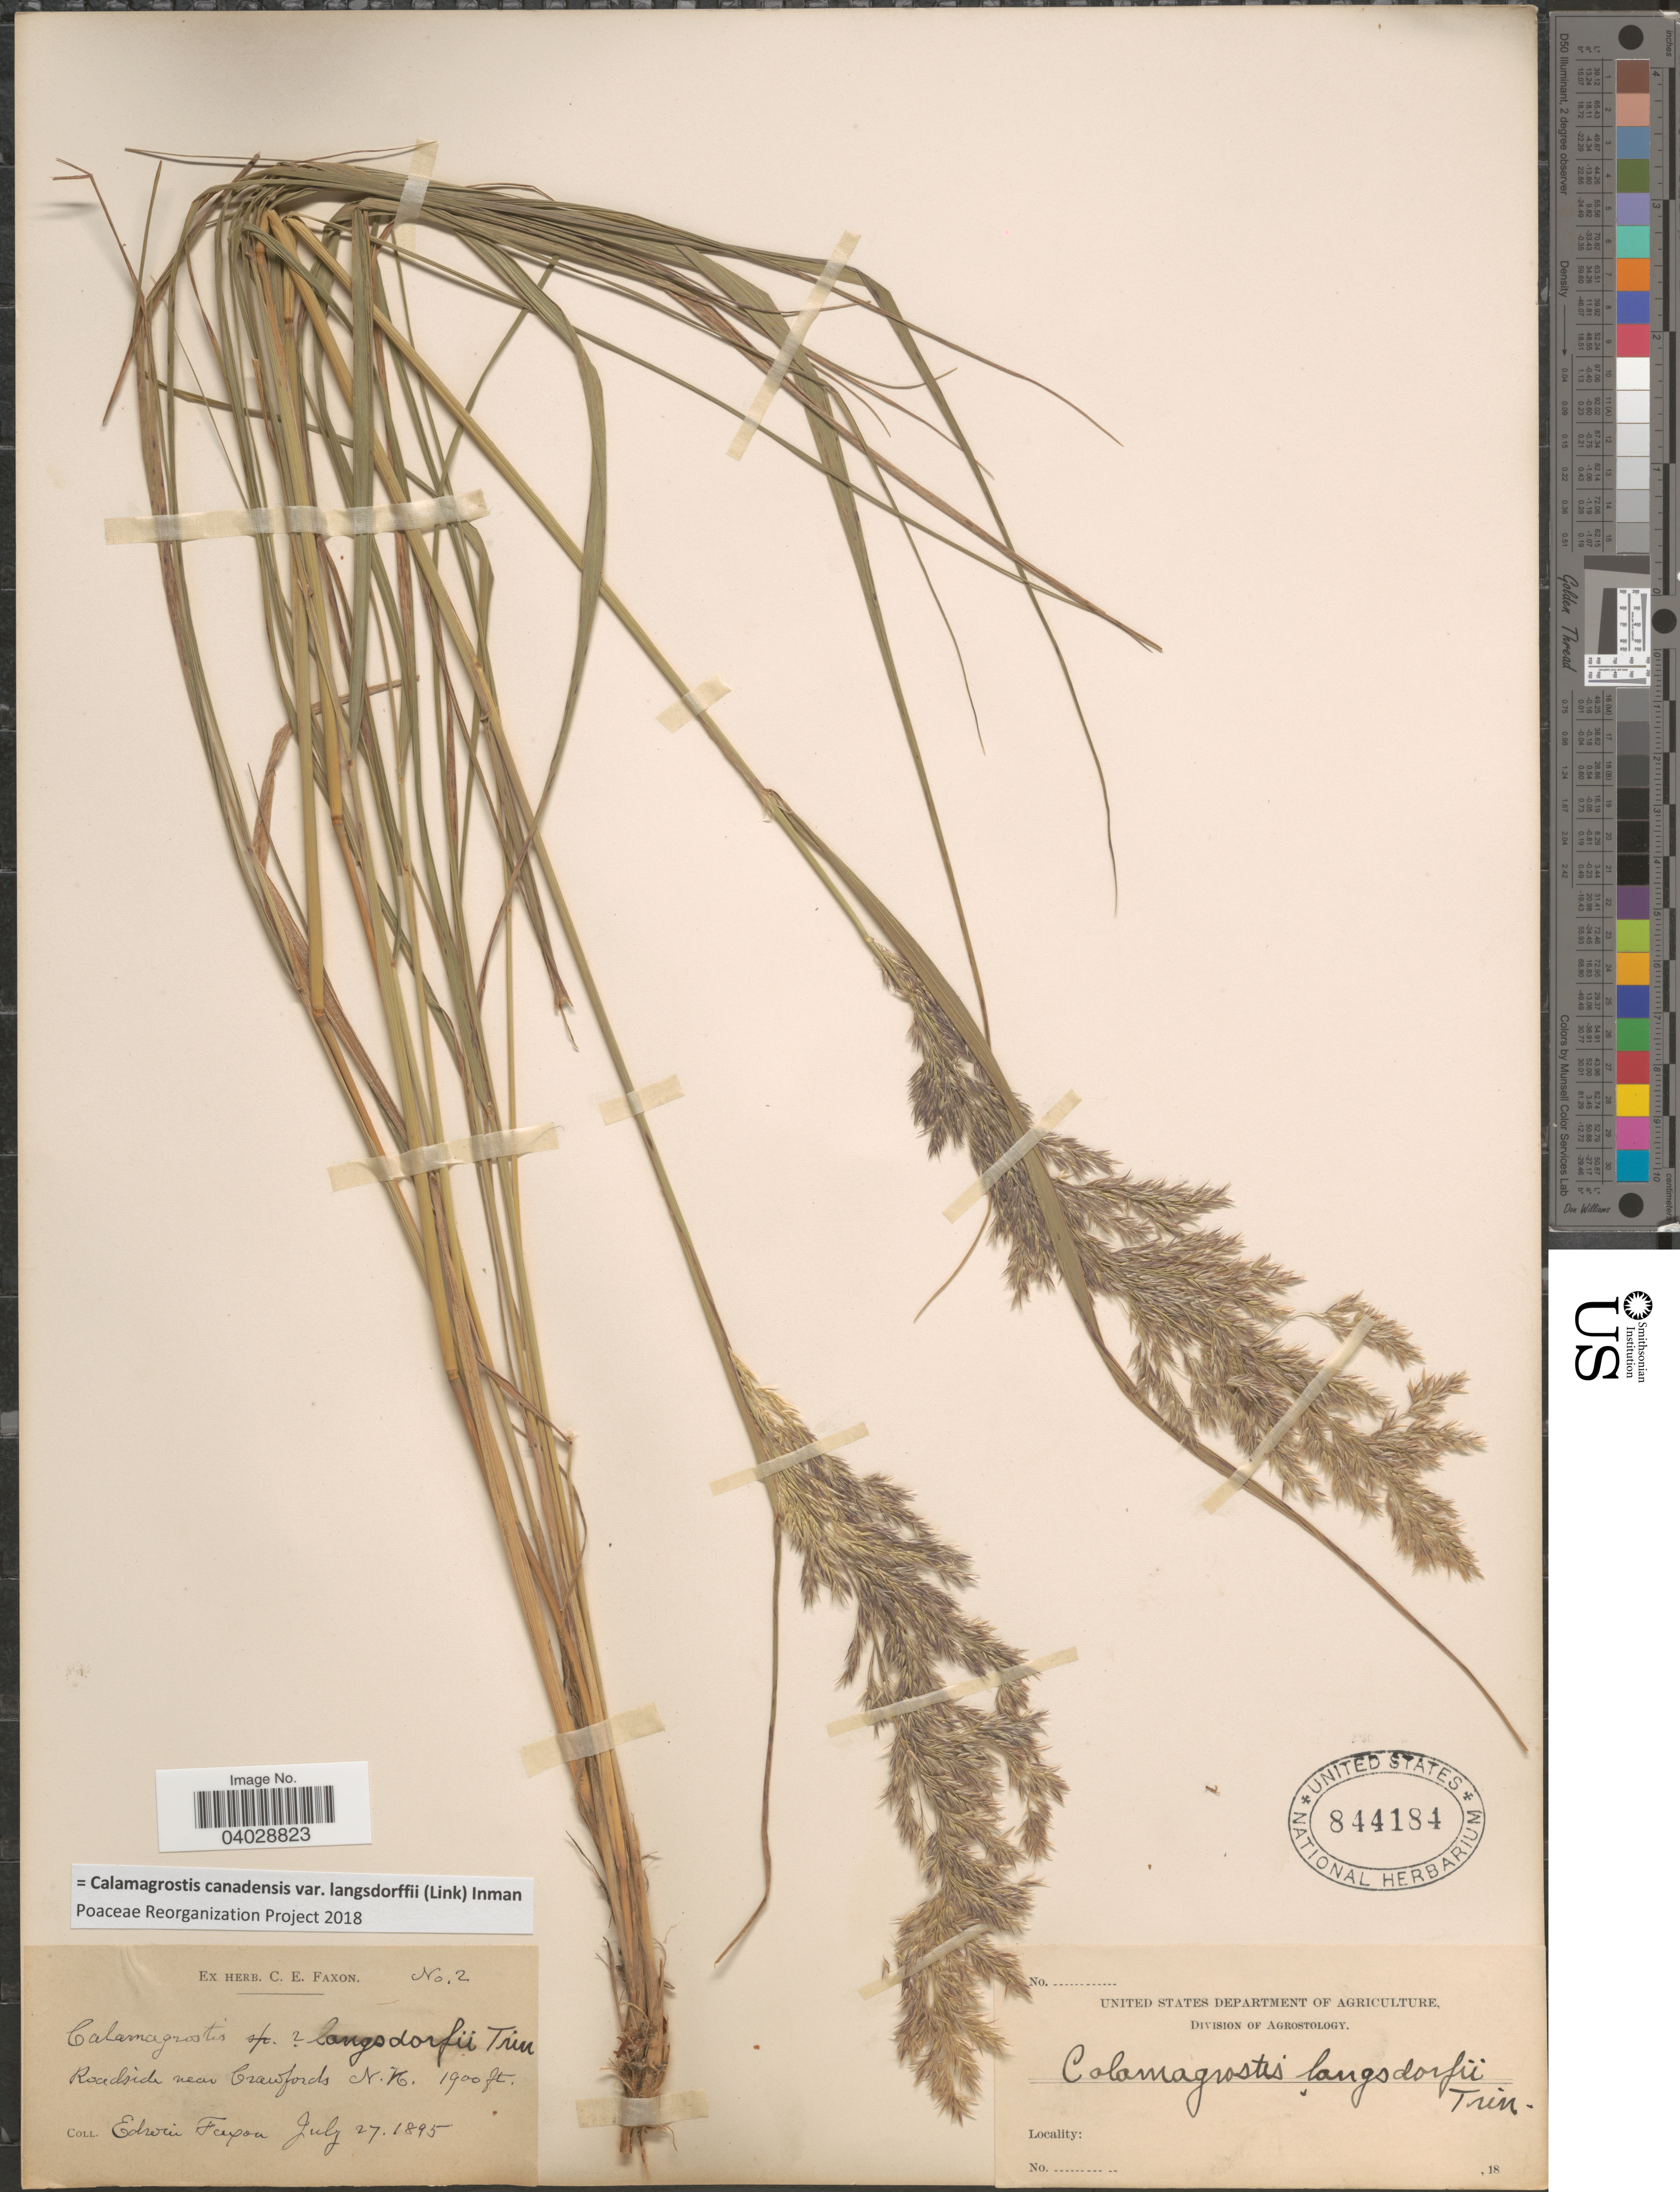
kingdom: Plantae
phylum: Tracheophyta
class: Liliopsida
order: Poales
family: Poaceae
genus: Calamagrostis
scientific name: Calamagrostis canadensis var. langsdorffii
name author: (Link) Inman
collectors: E. Faxon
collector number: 2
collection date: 1895-07-27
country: United States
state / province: New Hampshire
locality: Roadside near Crawfords.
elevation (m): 579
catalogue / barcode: US 844184